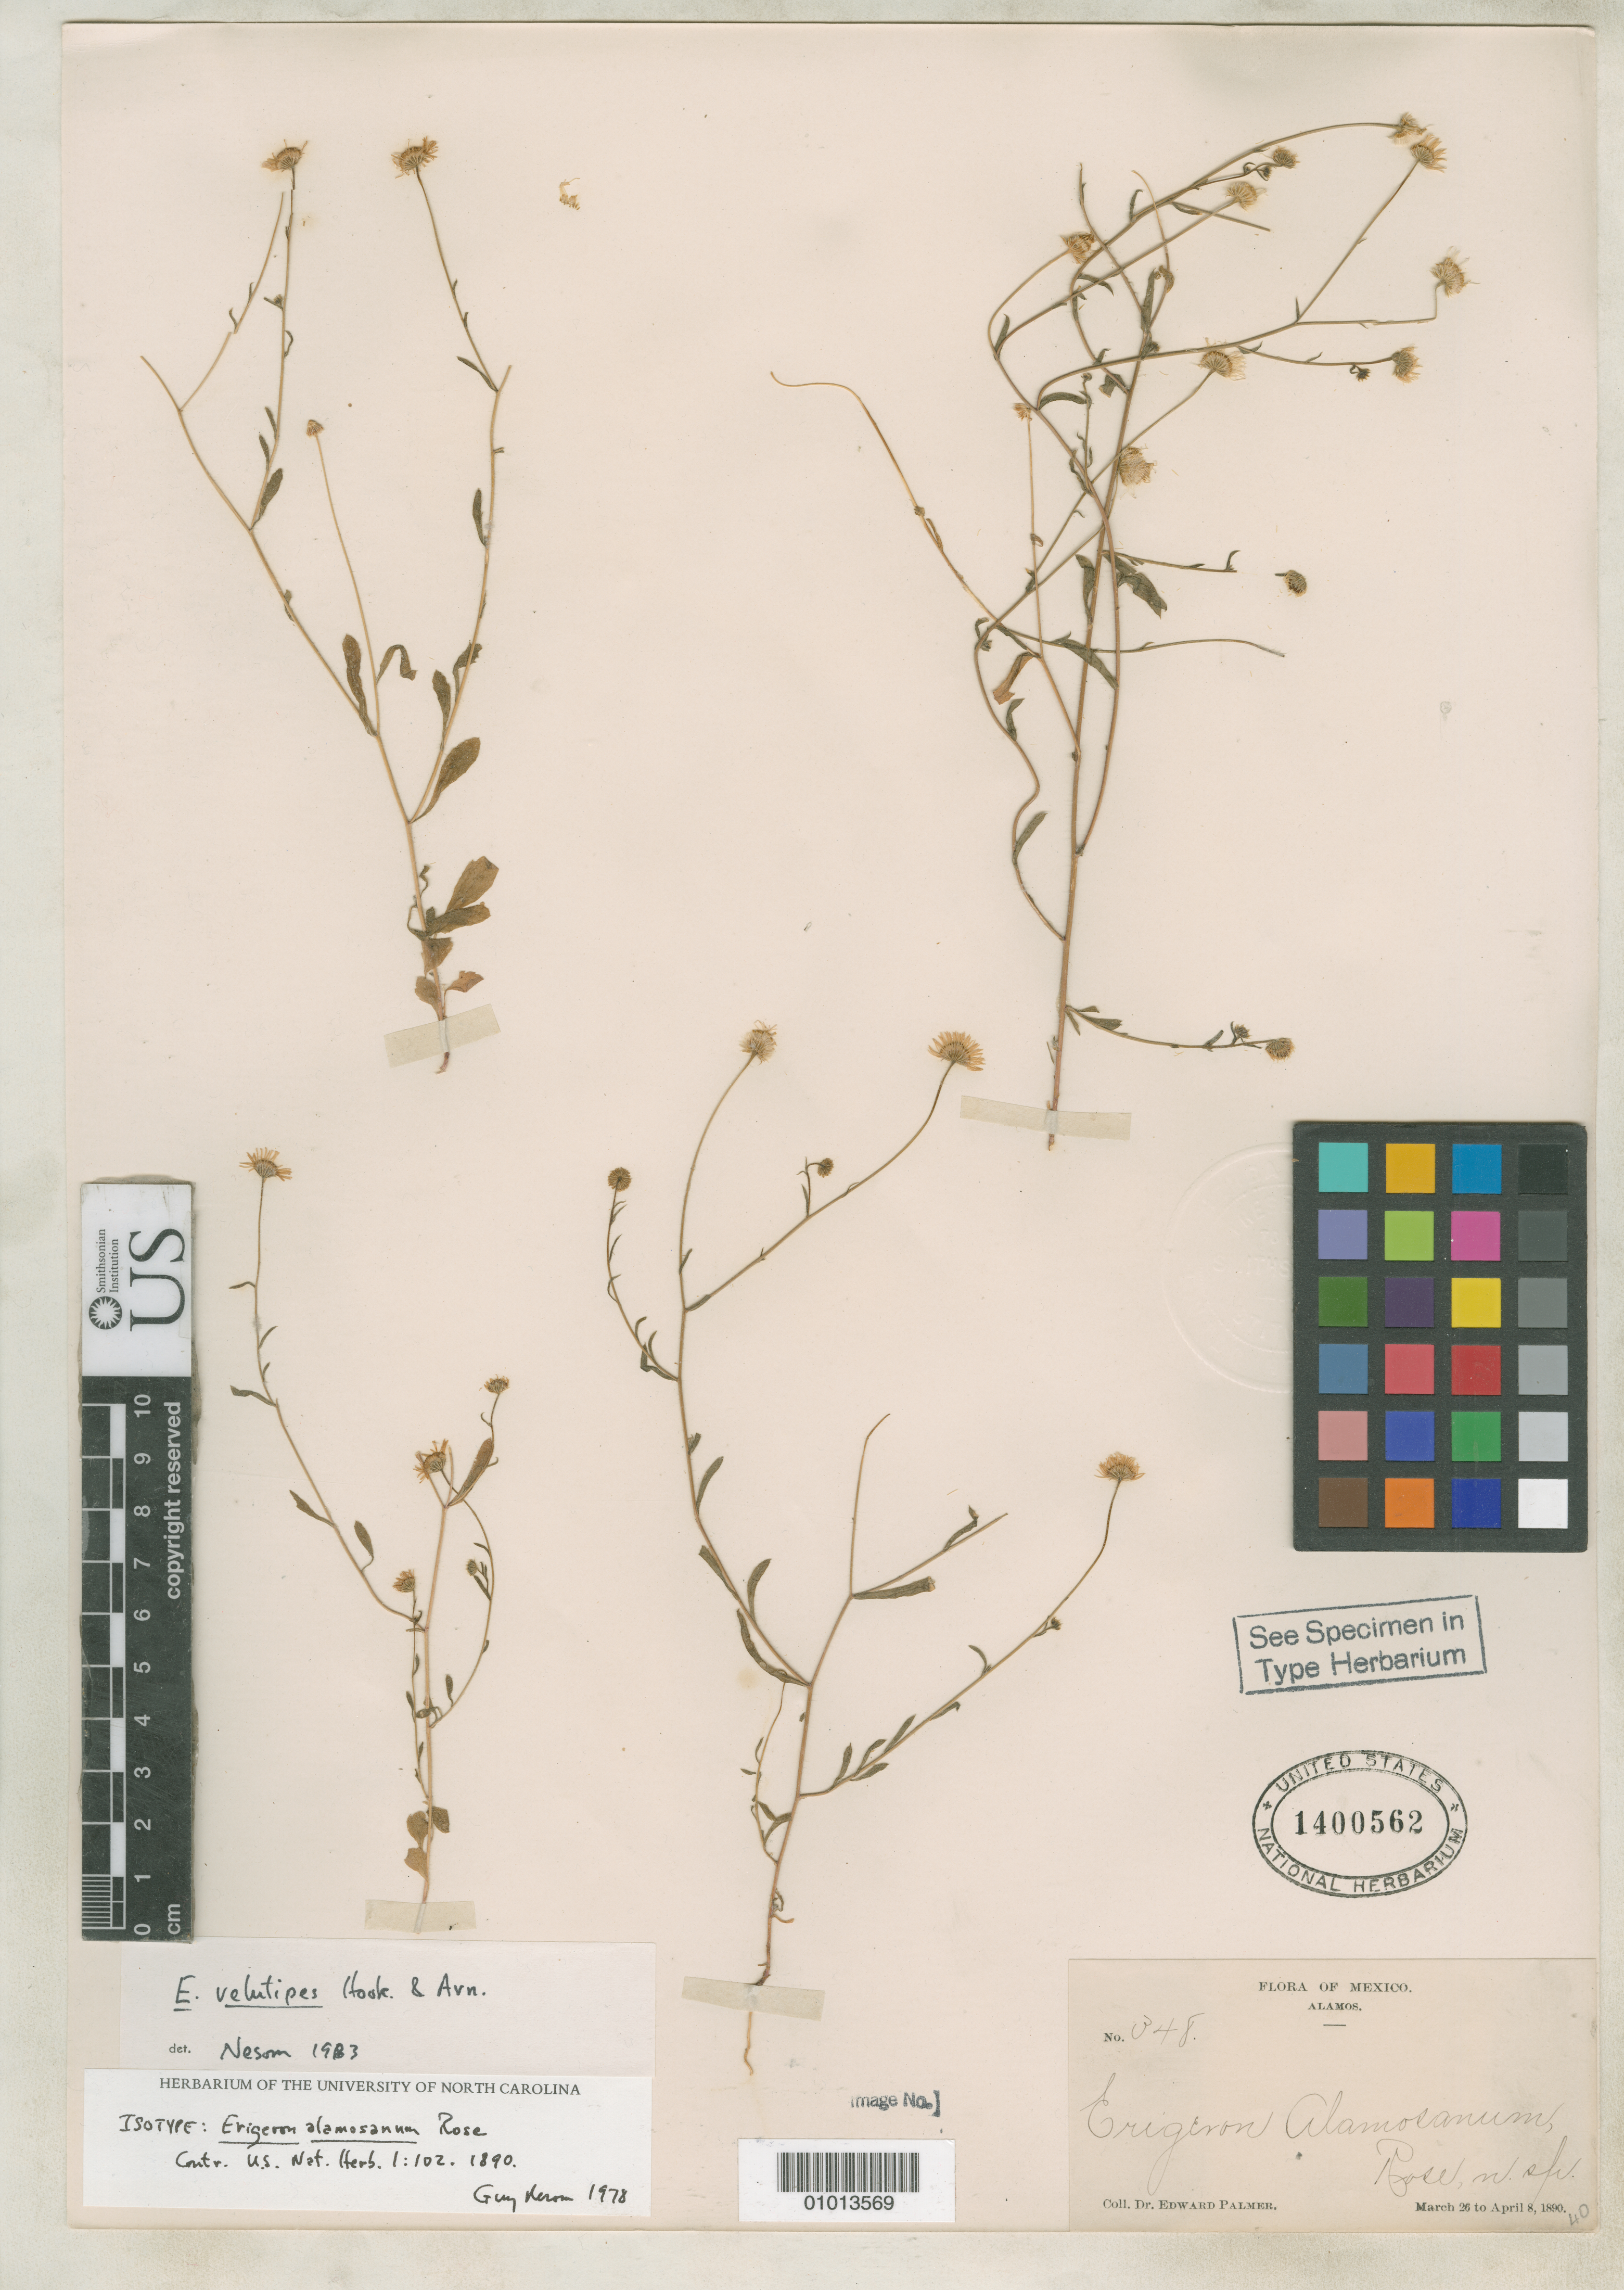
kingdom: Plantae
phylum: Tracheophyta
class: Magnoliopsida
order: Asterales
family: Asteraceae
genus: Erigeron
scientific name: Erigeron alamosanum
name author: Rose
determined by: Nesom, Guy L.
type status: Isotype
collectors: E. Palmer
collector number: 348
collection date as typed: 26 Mar 1890 to 08 Apr 1890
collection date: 1890-03-26/1890-04-08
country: Mexico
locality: Alamos.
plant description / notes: Specimen ex from John Donnell Smith herbarium.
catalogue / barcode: US 1400562